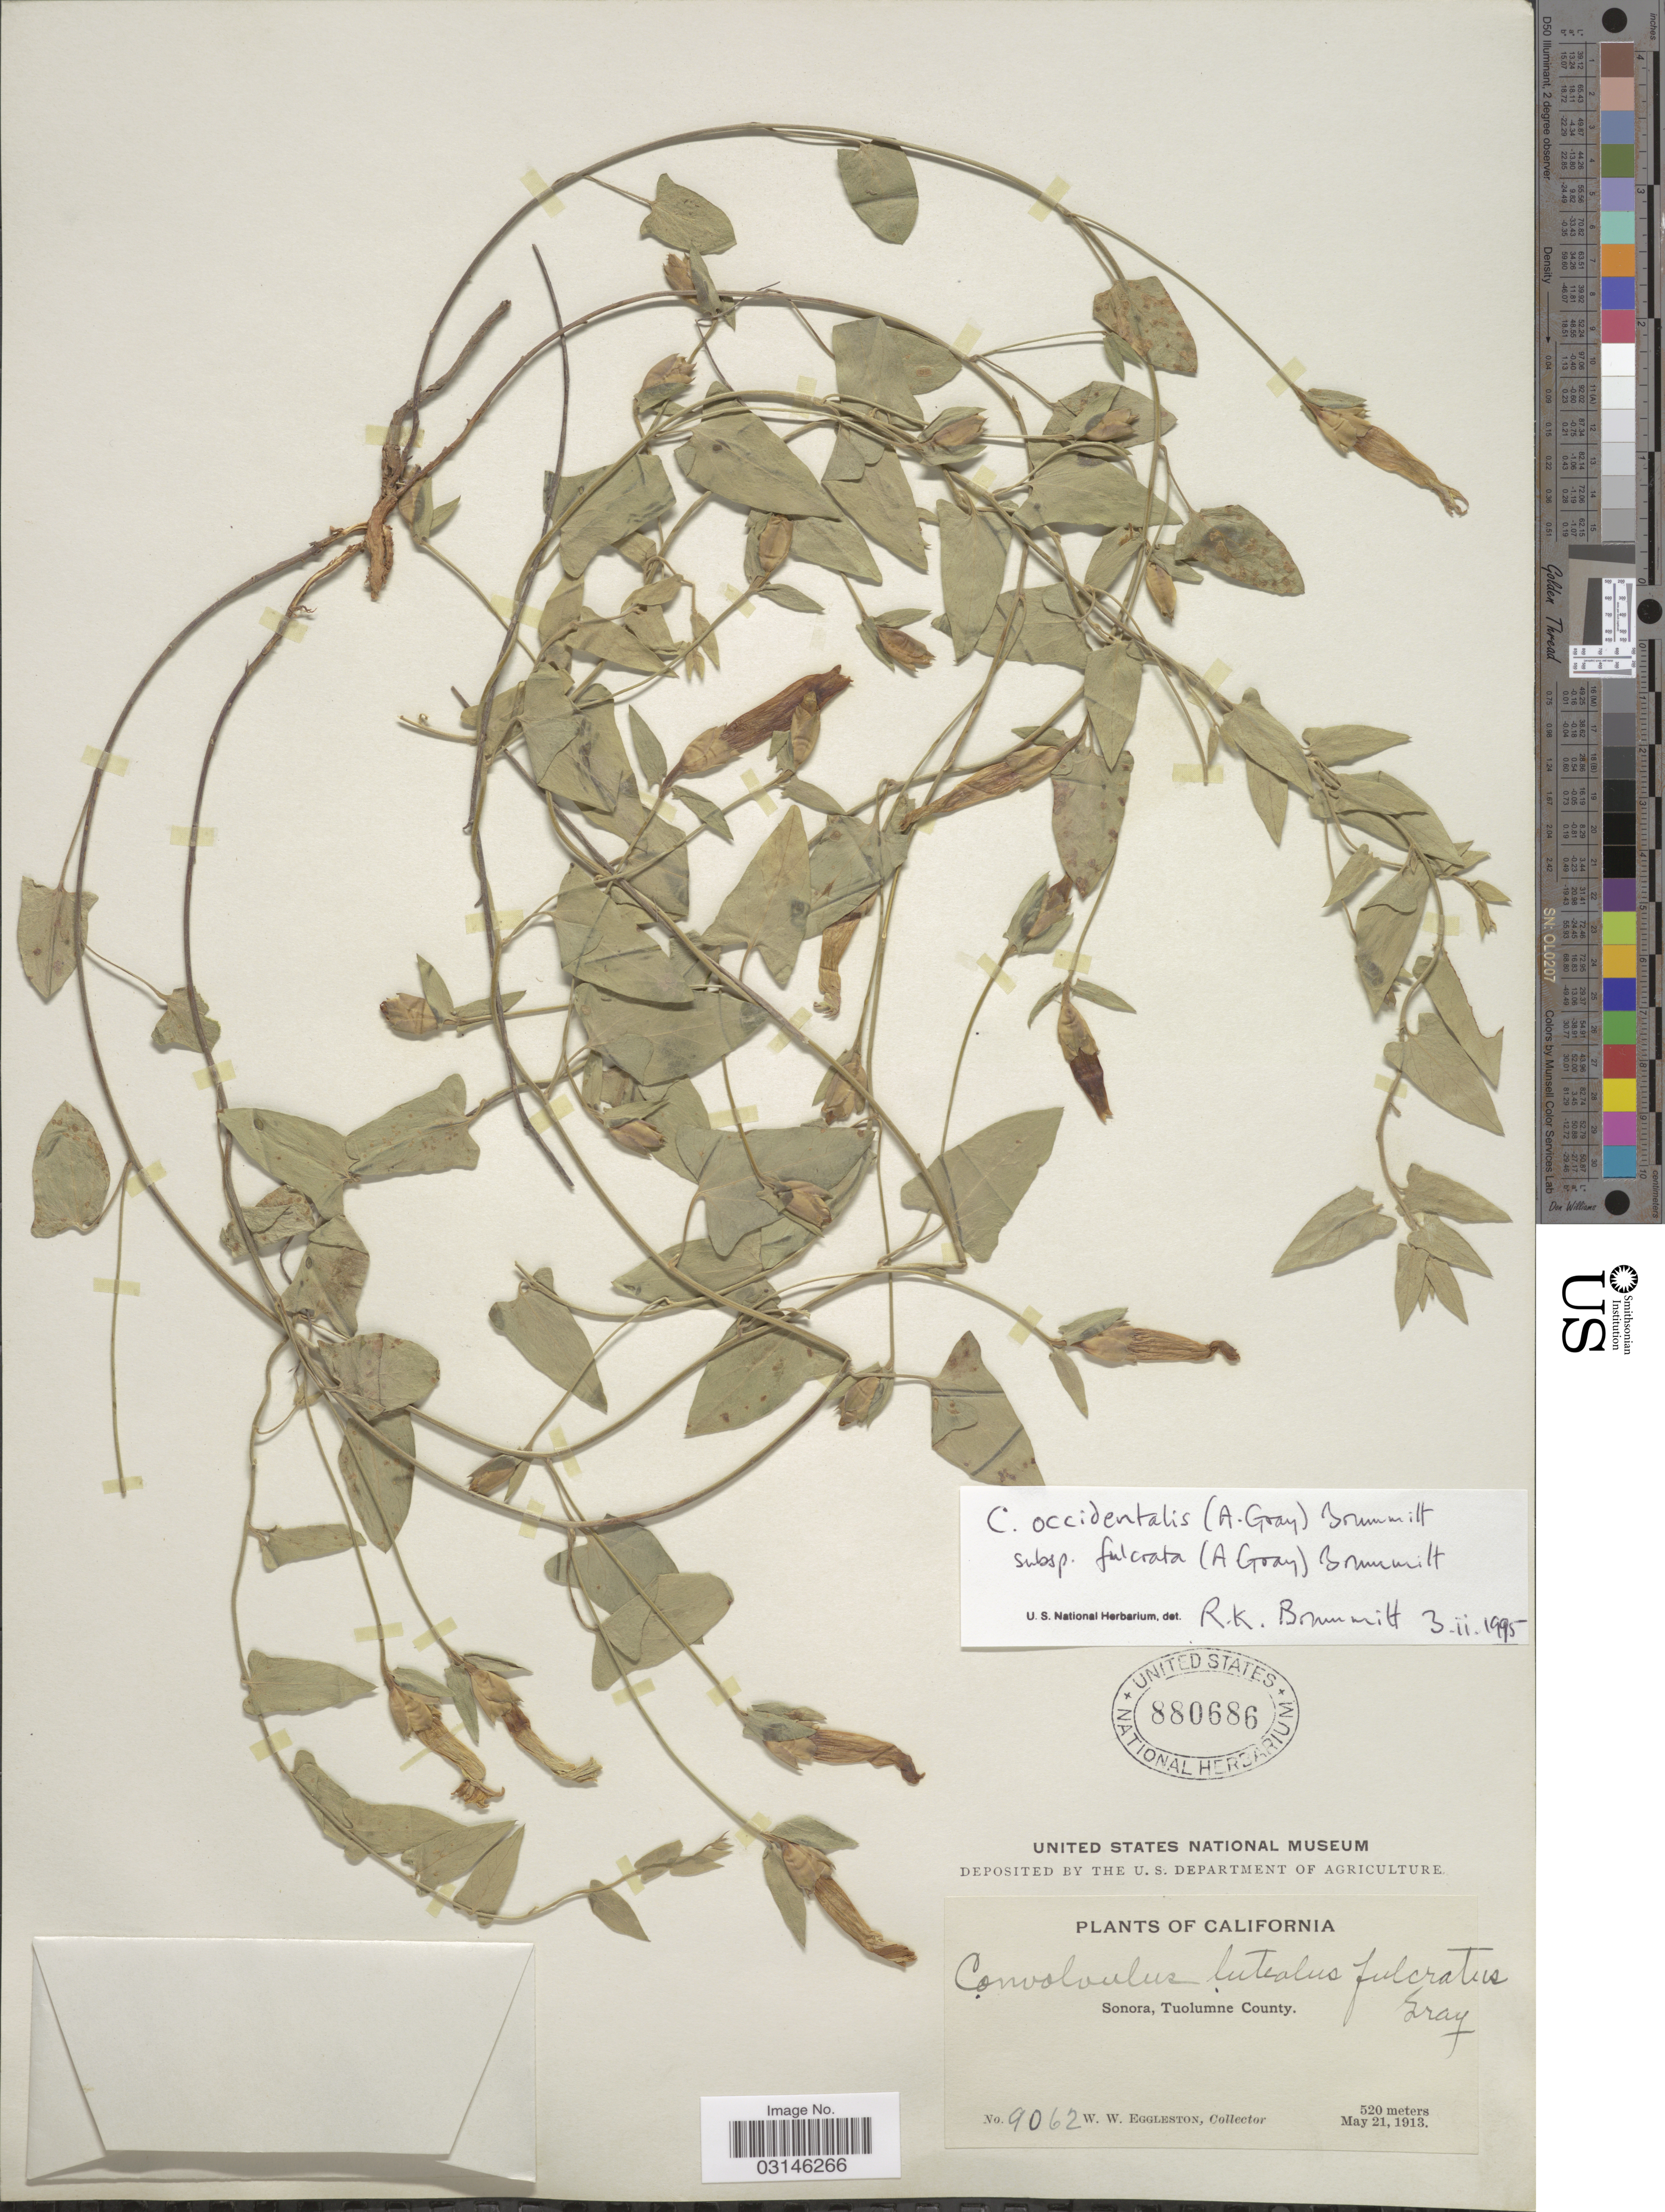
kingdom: Plantae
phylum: Tracheophyta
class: Magnoliopsida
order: Solanales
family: Convolvulaceae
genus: Calystegia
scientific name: Calystegia occidentalis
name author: (A. Gray) Brummitt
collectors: W. W. Eggleston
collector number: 9062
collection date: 1913-05-21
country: United States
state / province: California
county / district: Tuolumne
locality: Sonora, Tuolumne County.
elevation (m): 520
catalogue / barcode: US 880686